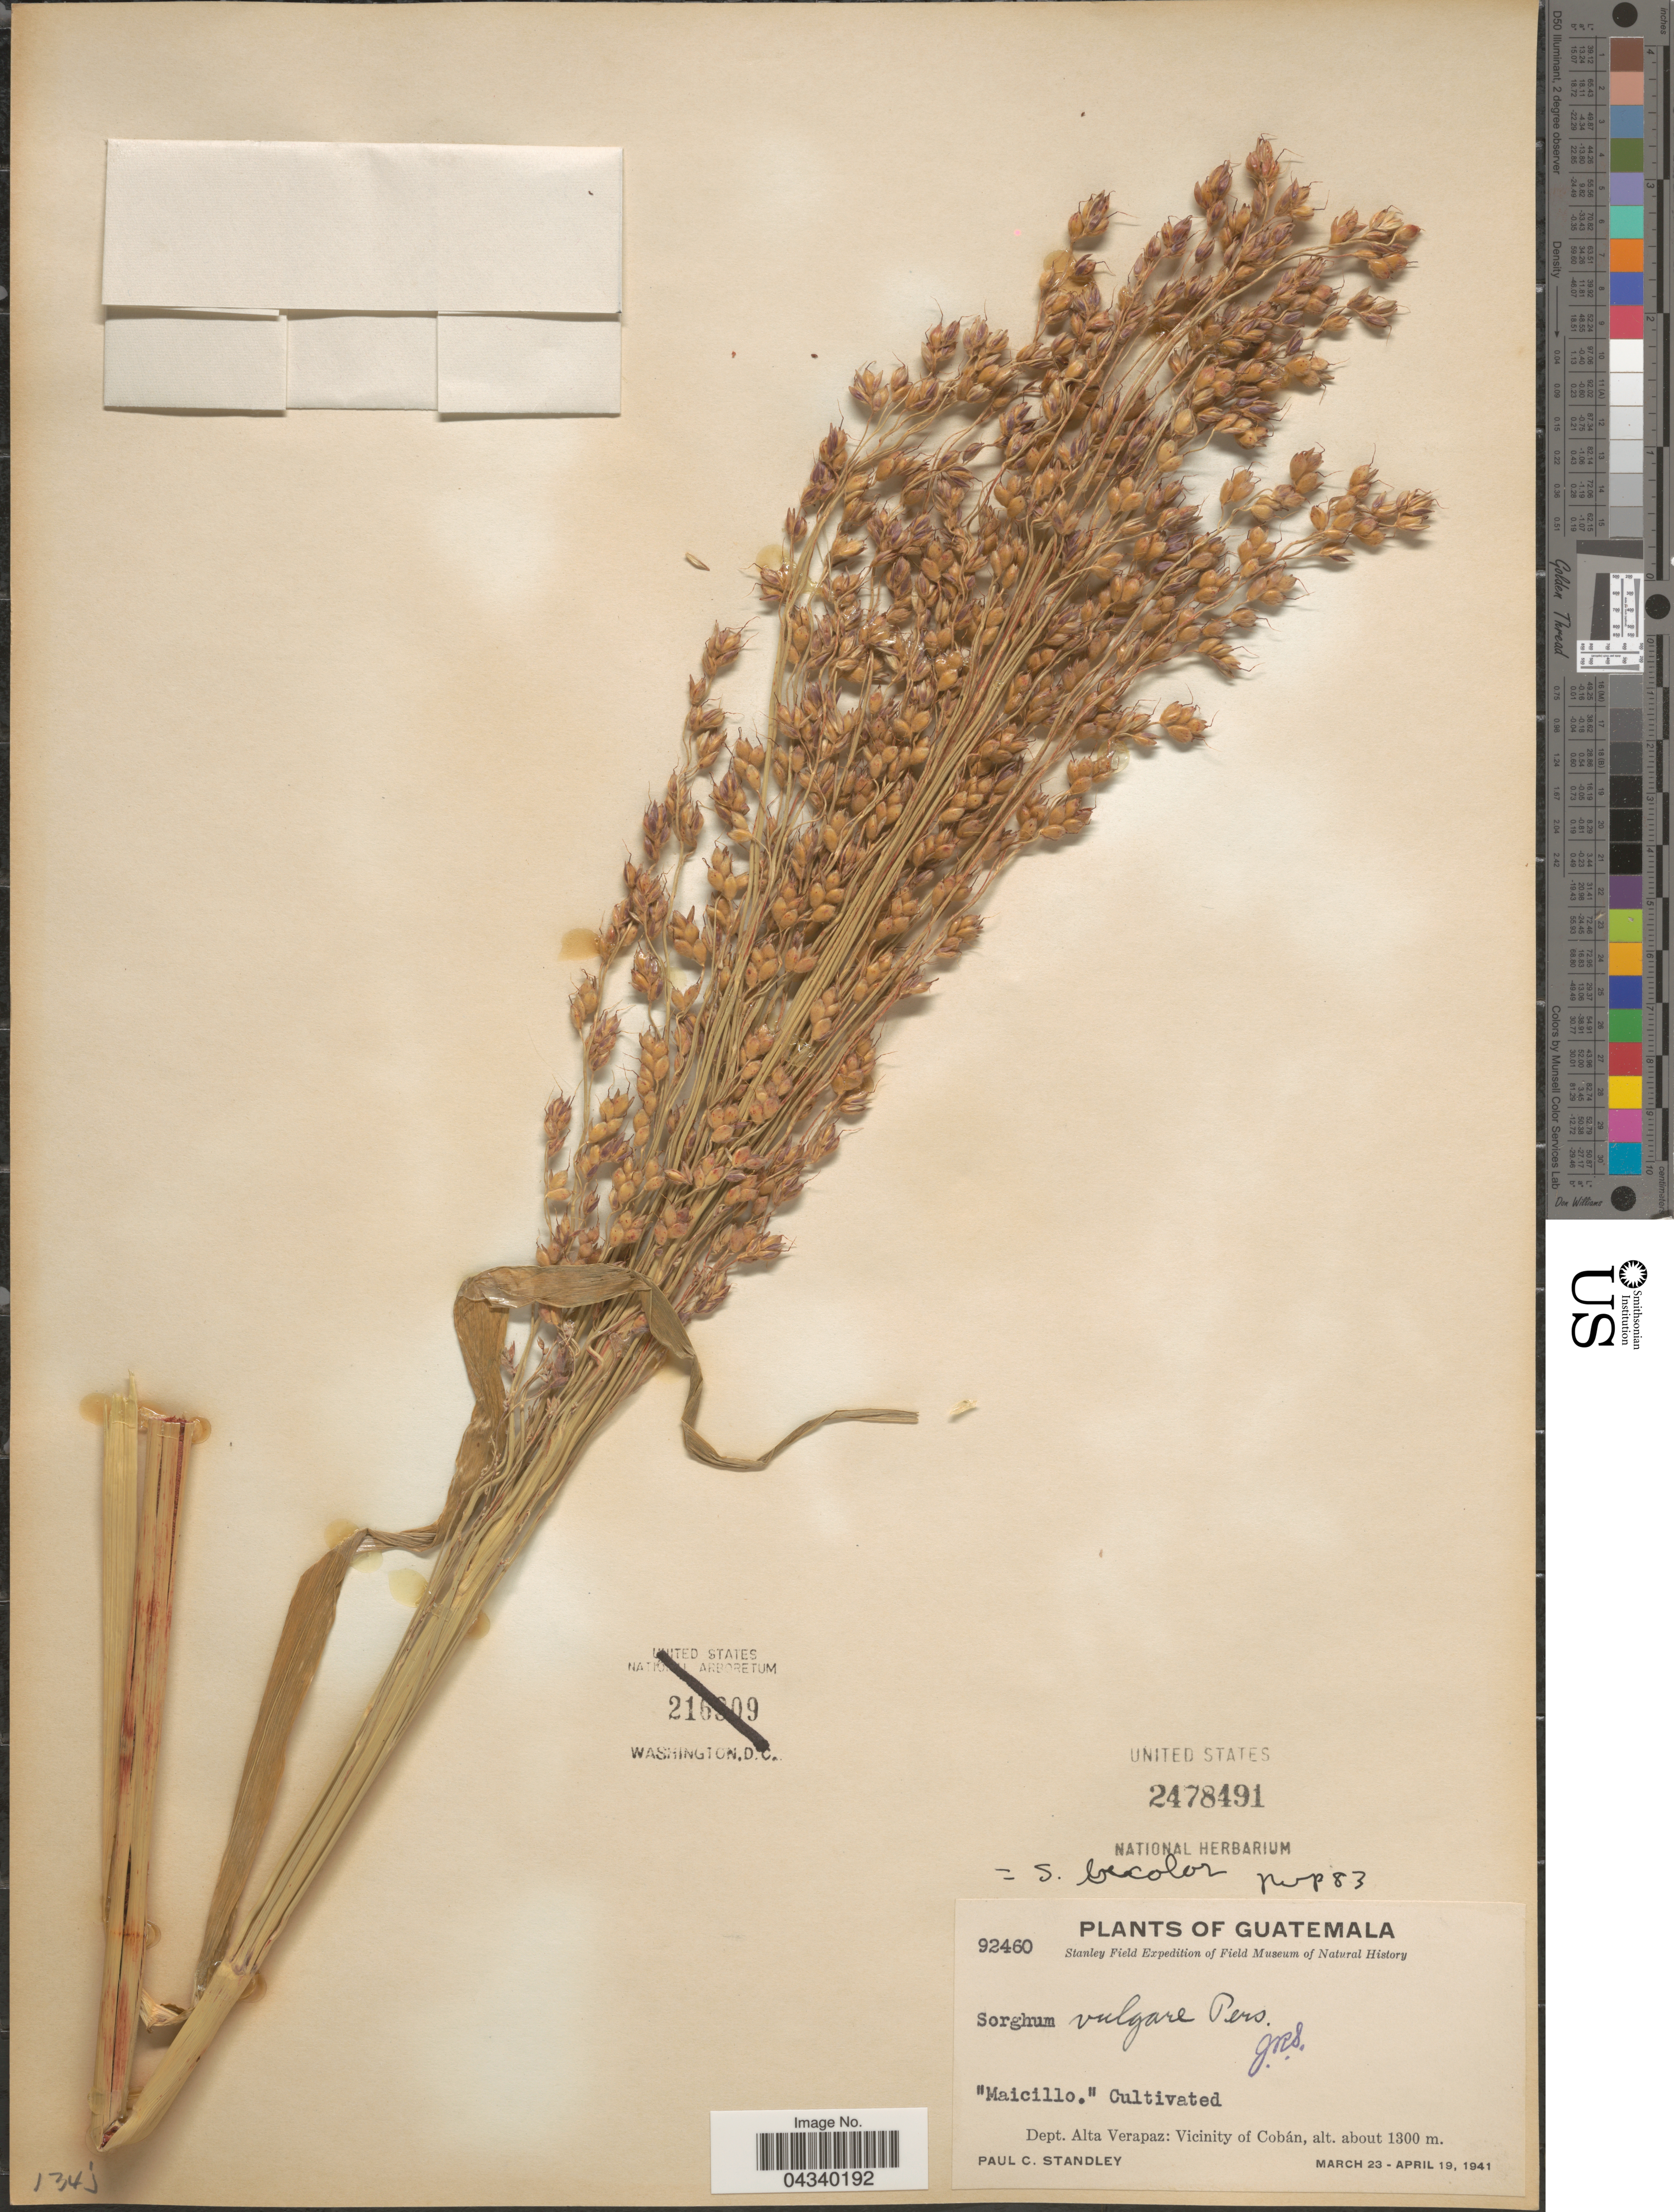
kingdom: Plantae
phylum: Tracheophyta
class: Liliopsida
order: Poales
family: Poaceae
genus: Sorghum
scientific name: Sorghum bicolor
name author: (L.) Moench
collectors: P. C. Standley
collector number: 92460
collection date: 1941-03-23/1941-04-19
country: Guatemala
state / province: Alta Verapaz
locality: Stanley Field Expedition. Dept. Alta Verapaz: Vicinity of Cobán.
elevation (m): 1300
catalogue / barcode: US 2478491